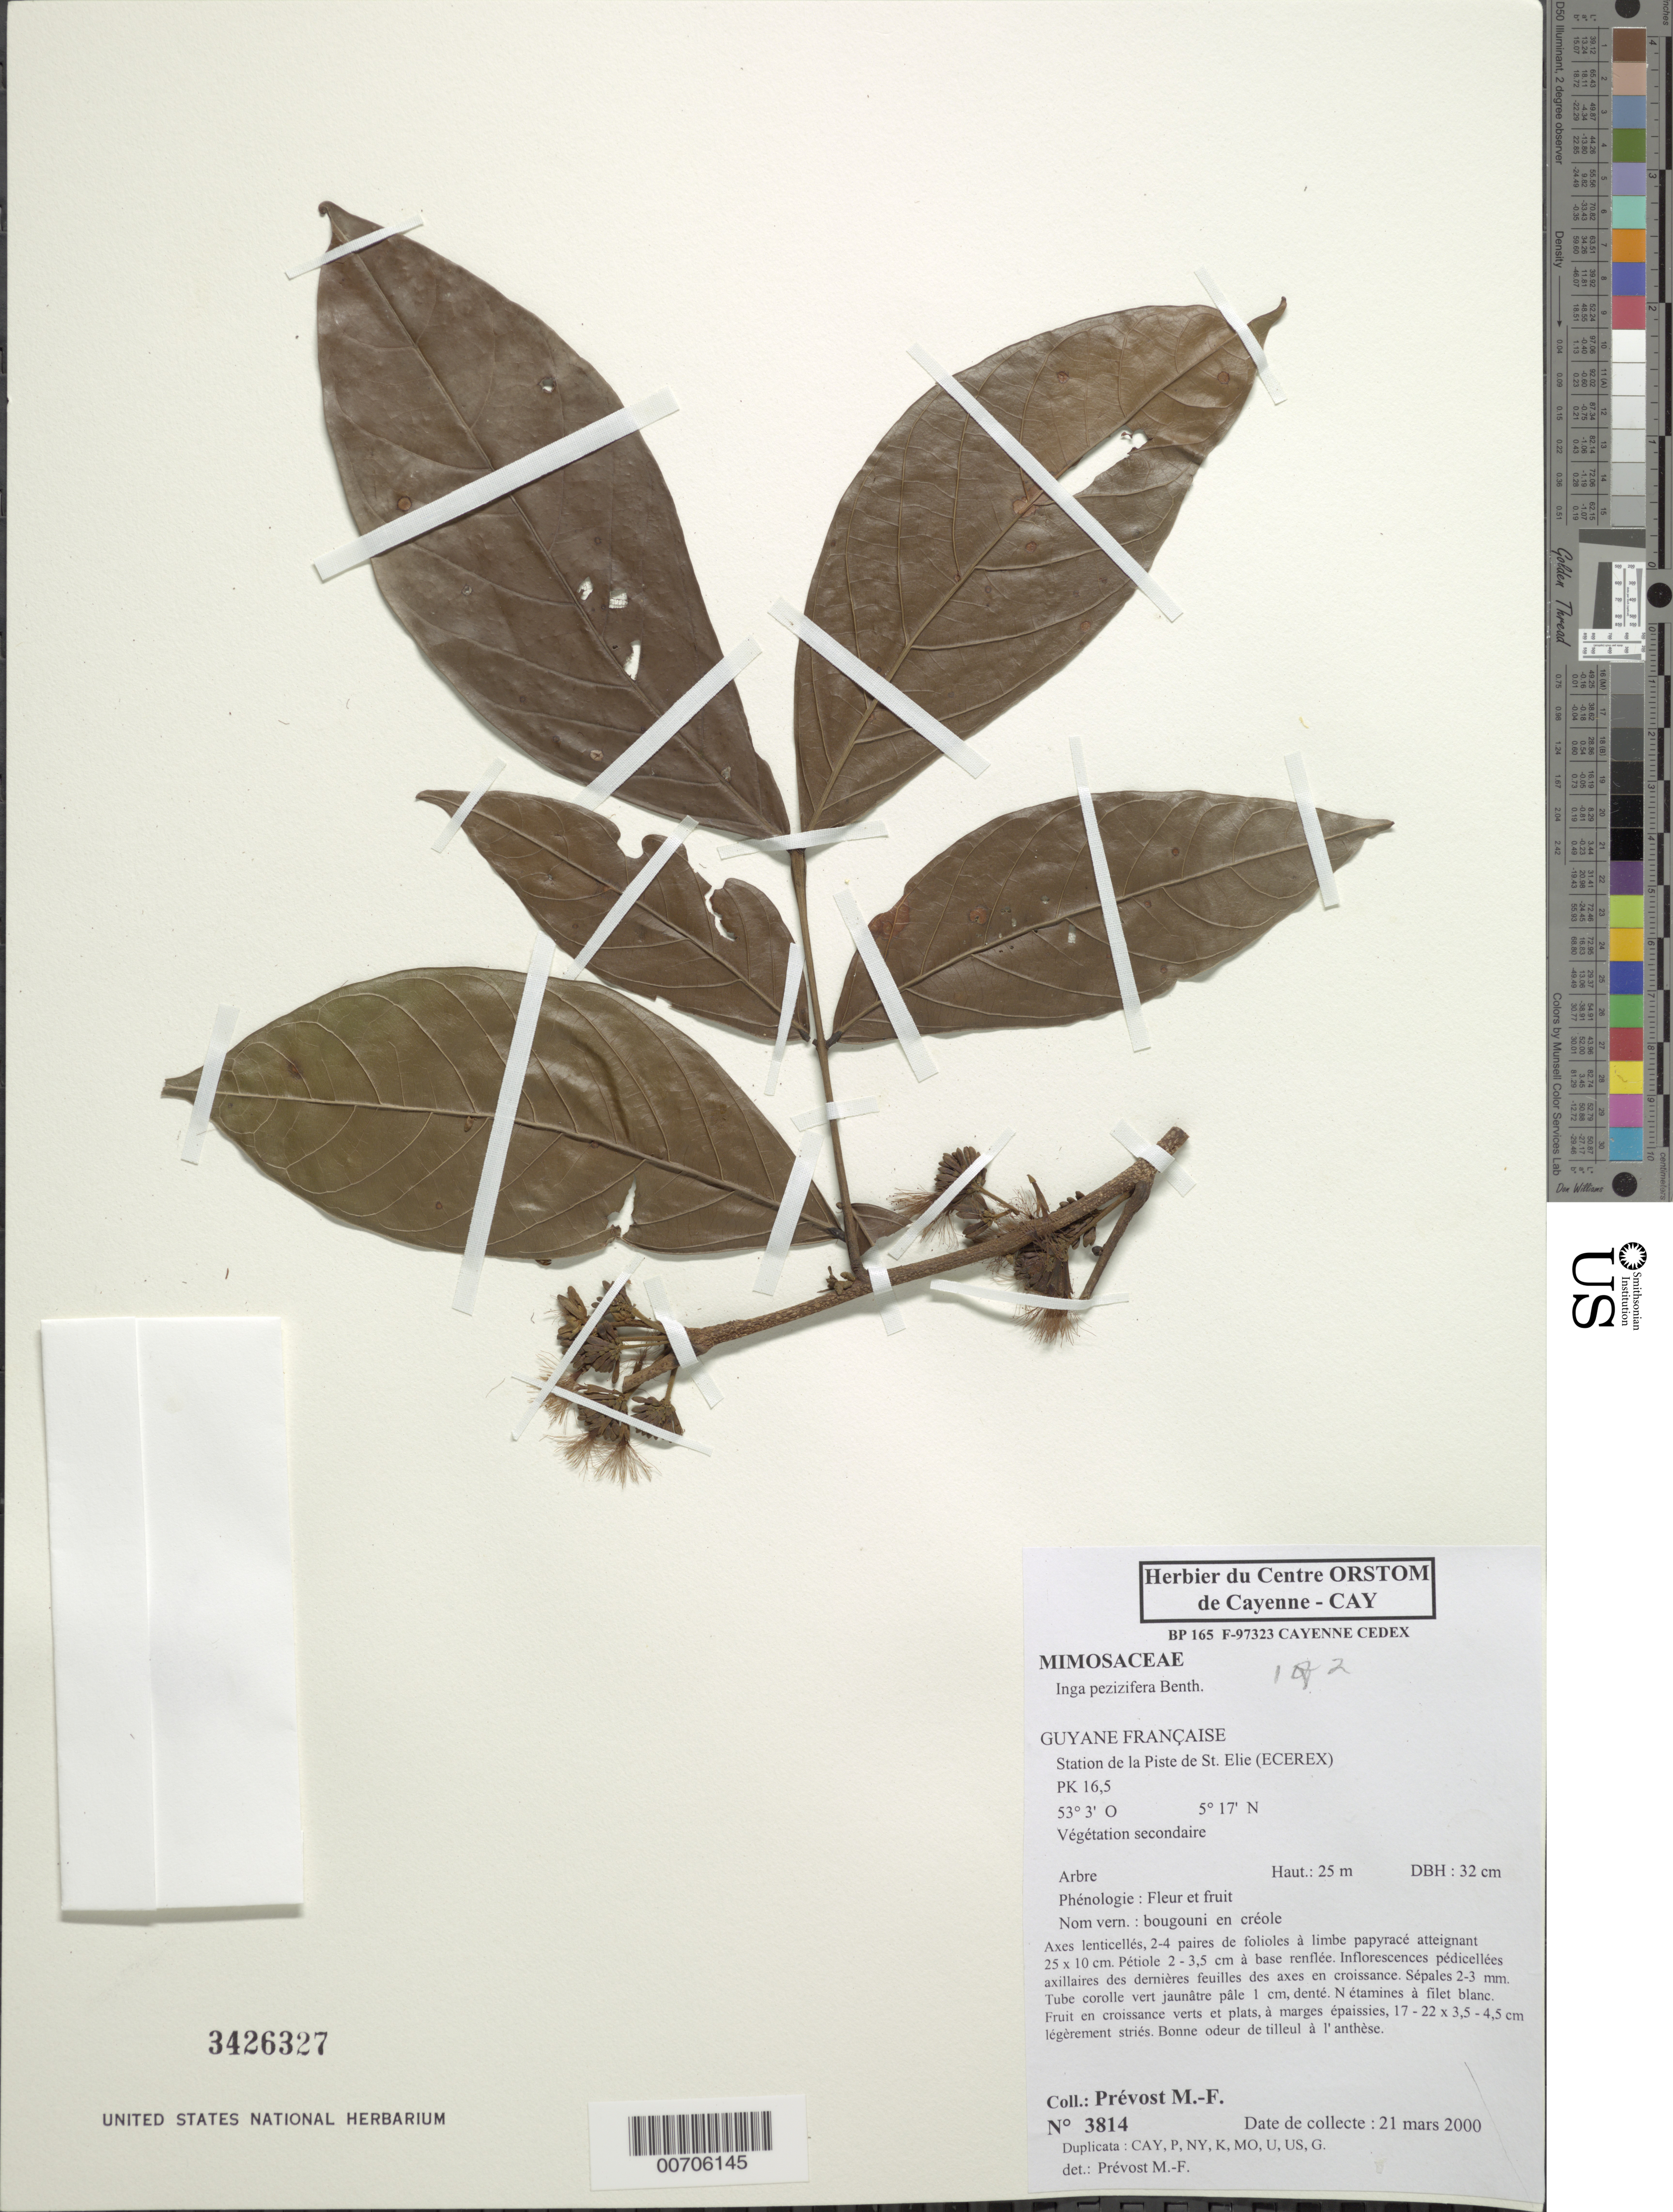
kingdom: Plantae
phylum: Tracheophyta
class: Magnoliopsida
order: Fabales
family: Fabaceae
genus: Inga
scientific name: Inga pezizifera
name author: Benth.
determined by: Prévost, M.-F.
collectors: M.-F. Prévost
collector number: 3814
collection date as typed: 21-Mar-00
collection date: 2000-03-21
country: French Guiana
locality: Piste de Saint-Élie (ECEREX), PK 16.5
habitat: Secondary vegetation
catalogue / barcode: US 3426327